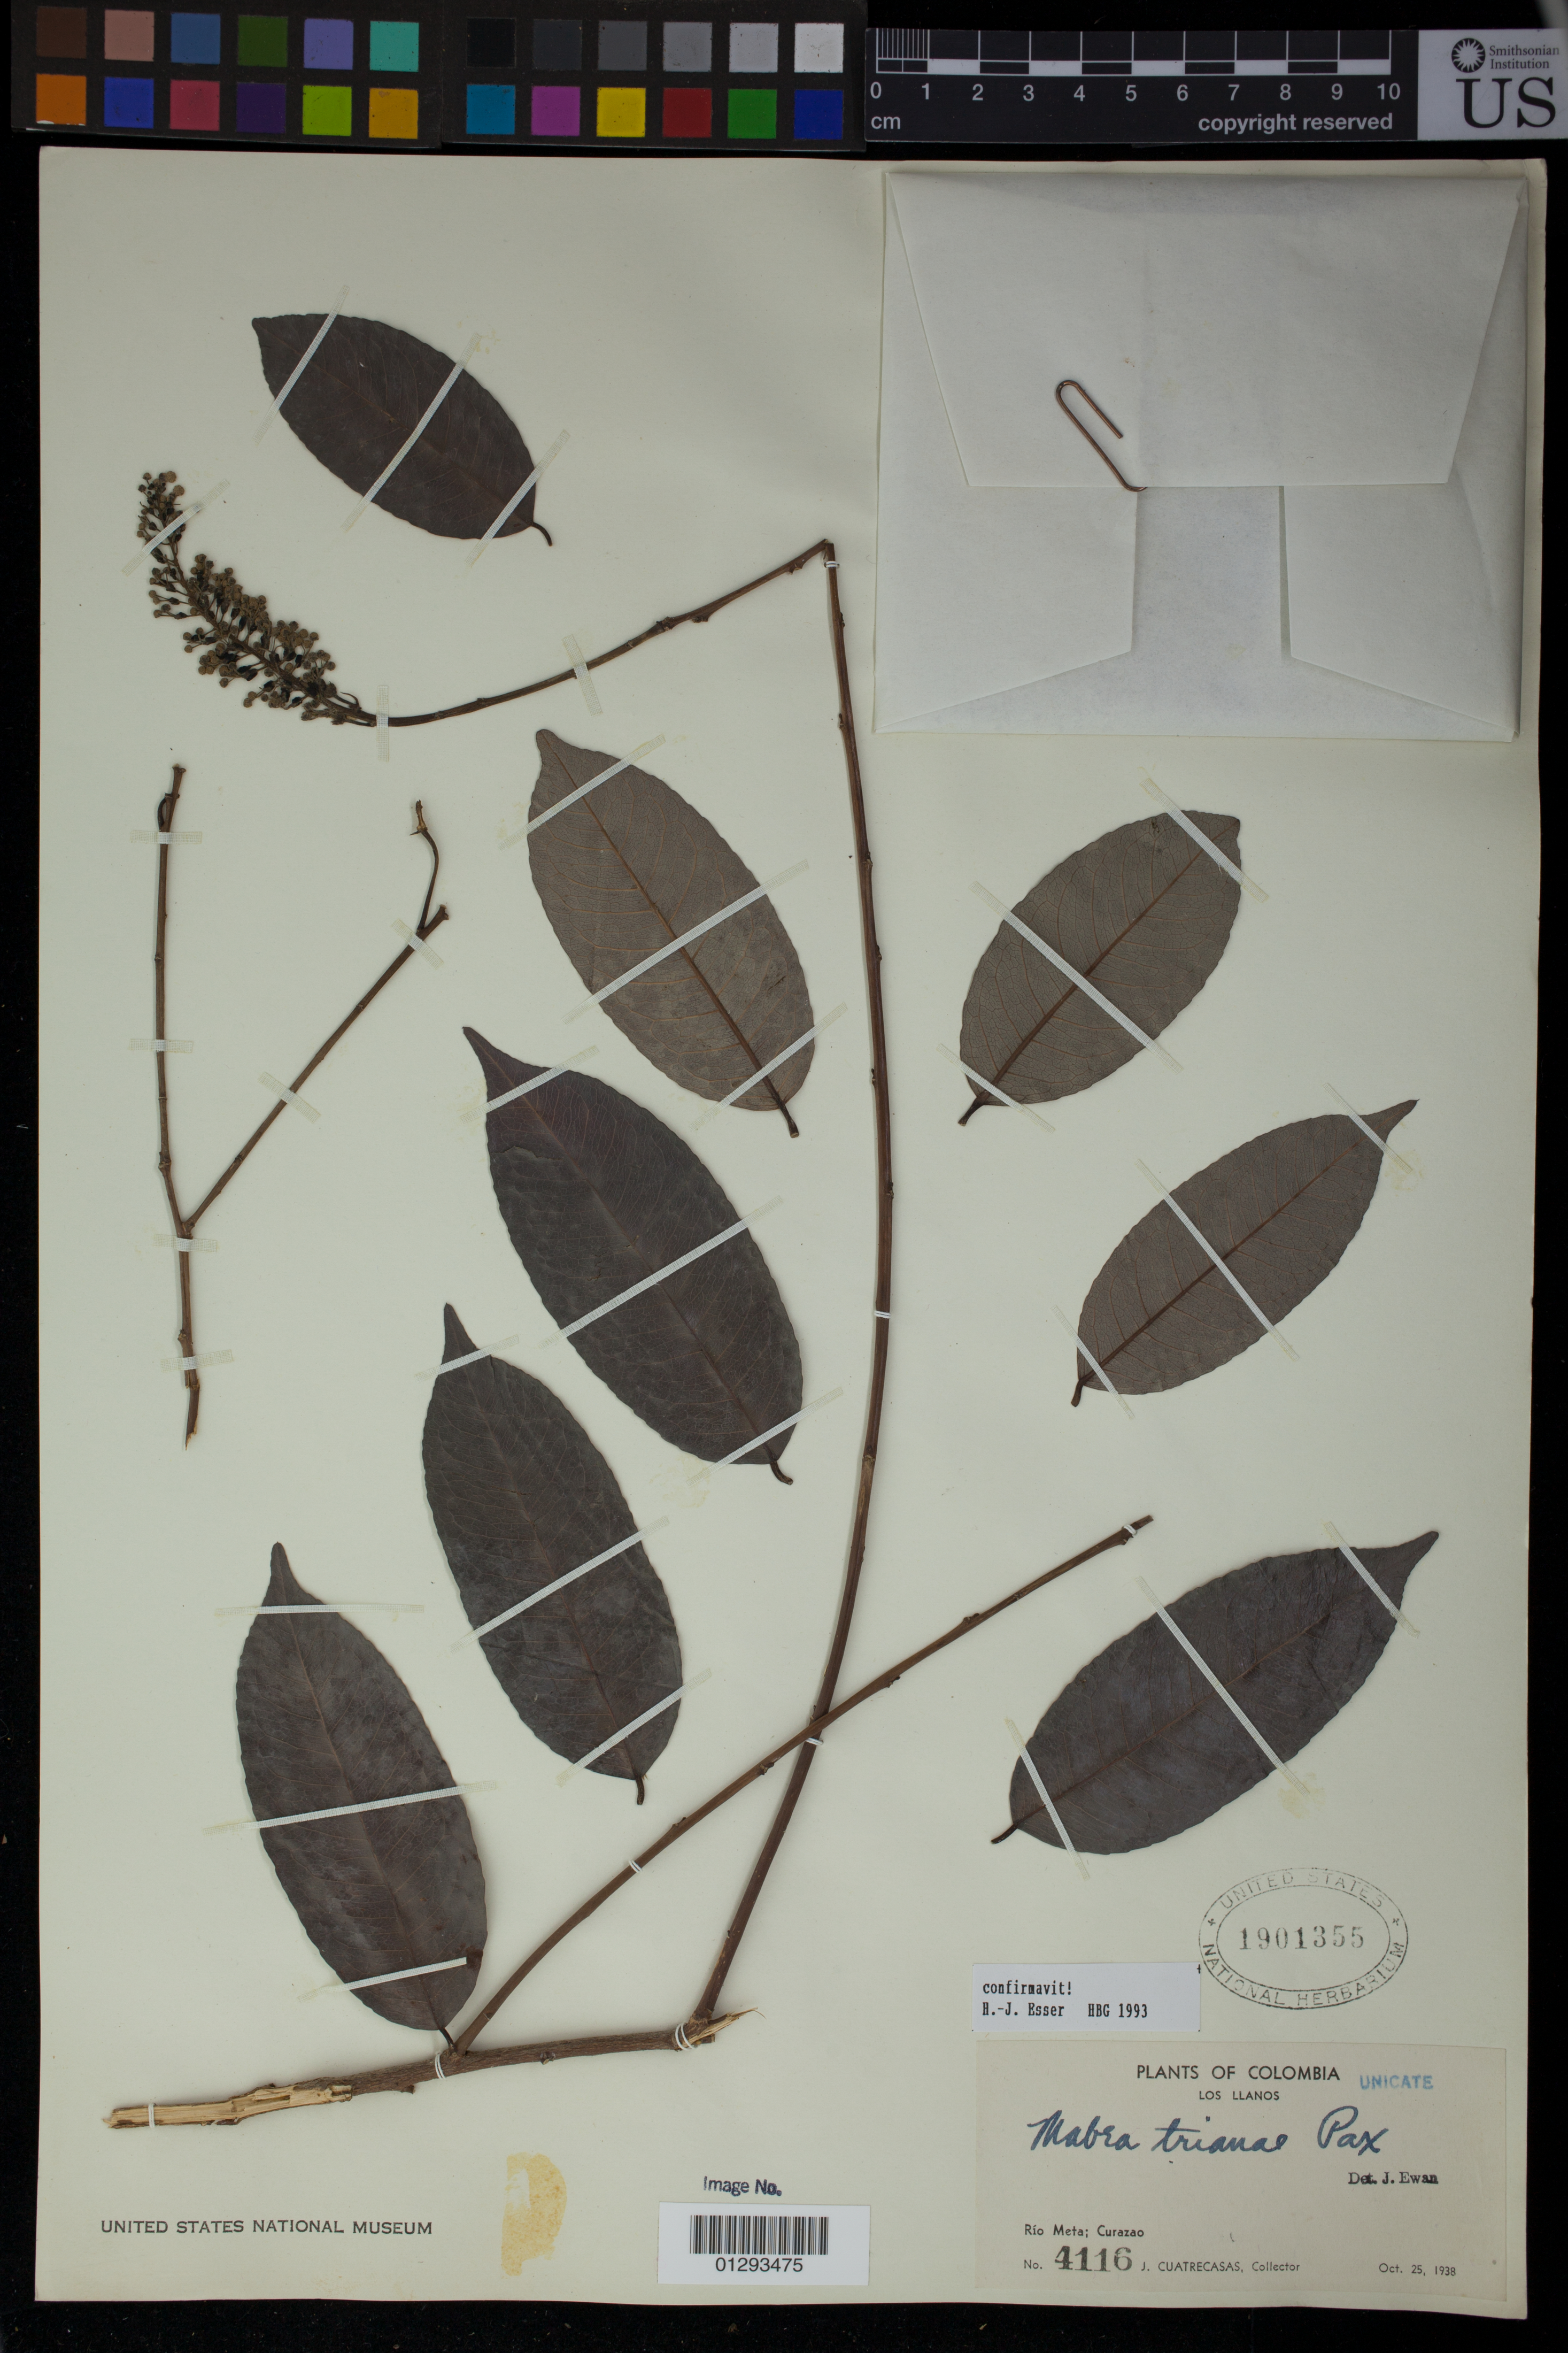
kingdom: Plantae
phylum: Tracheophyta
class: Magnoliopsida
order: Malpighiales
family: Euphorbiaceae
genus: Mabea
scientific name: Mabea trianae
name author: Pax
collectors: J. Cuatrecasas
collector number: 4116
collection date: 1938-10-25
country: Colombia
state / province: Vichada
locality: Los LLanos, Rio Meta, Curazao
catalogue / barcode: US 1901355